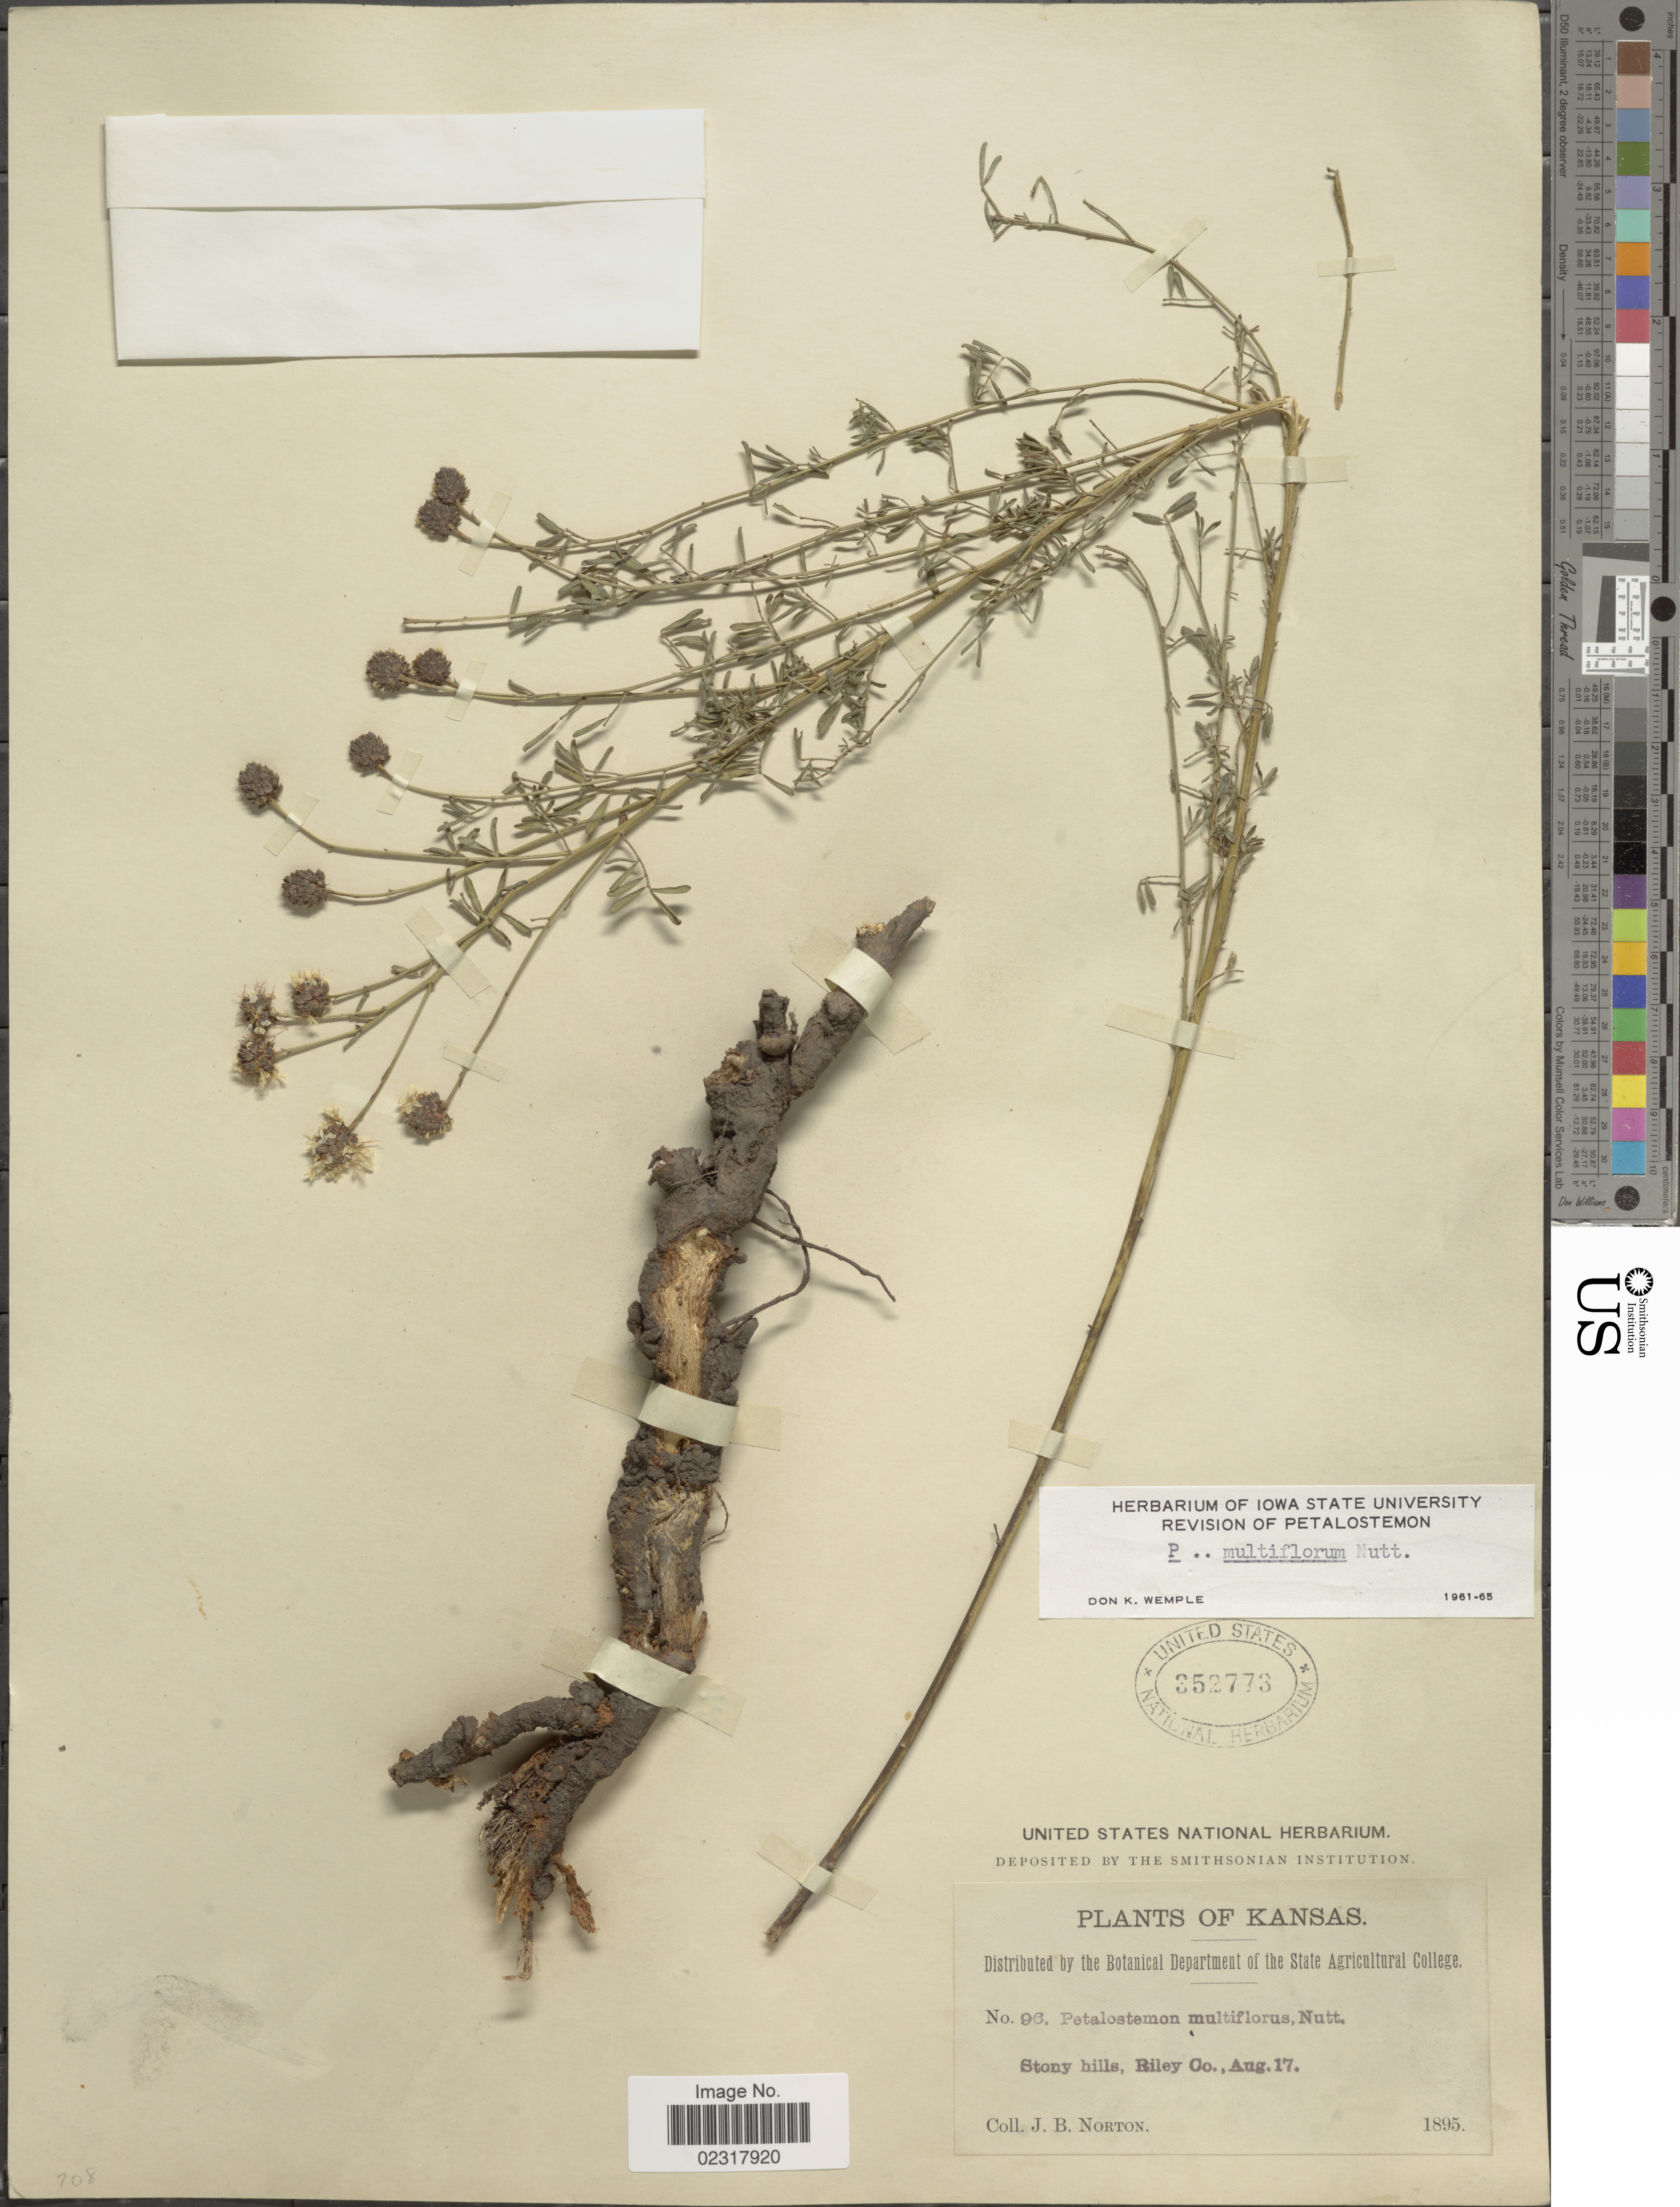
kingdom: Plantae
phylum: Tracheophyta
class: Magnoliopsida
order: Fabales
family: Fabaceae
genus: Dalea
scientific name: Dalea multiflora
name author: (Nutt.) Shinners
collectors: J. B. Norton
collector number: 96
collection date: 1895-08-17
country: United States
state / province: Kansas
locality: Stony hills, Riley Co.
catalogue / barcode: US 352773